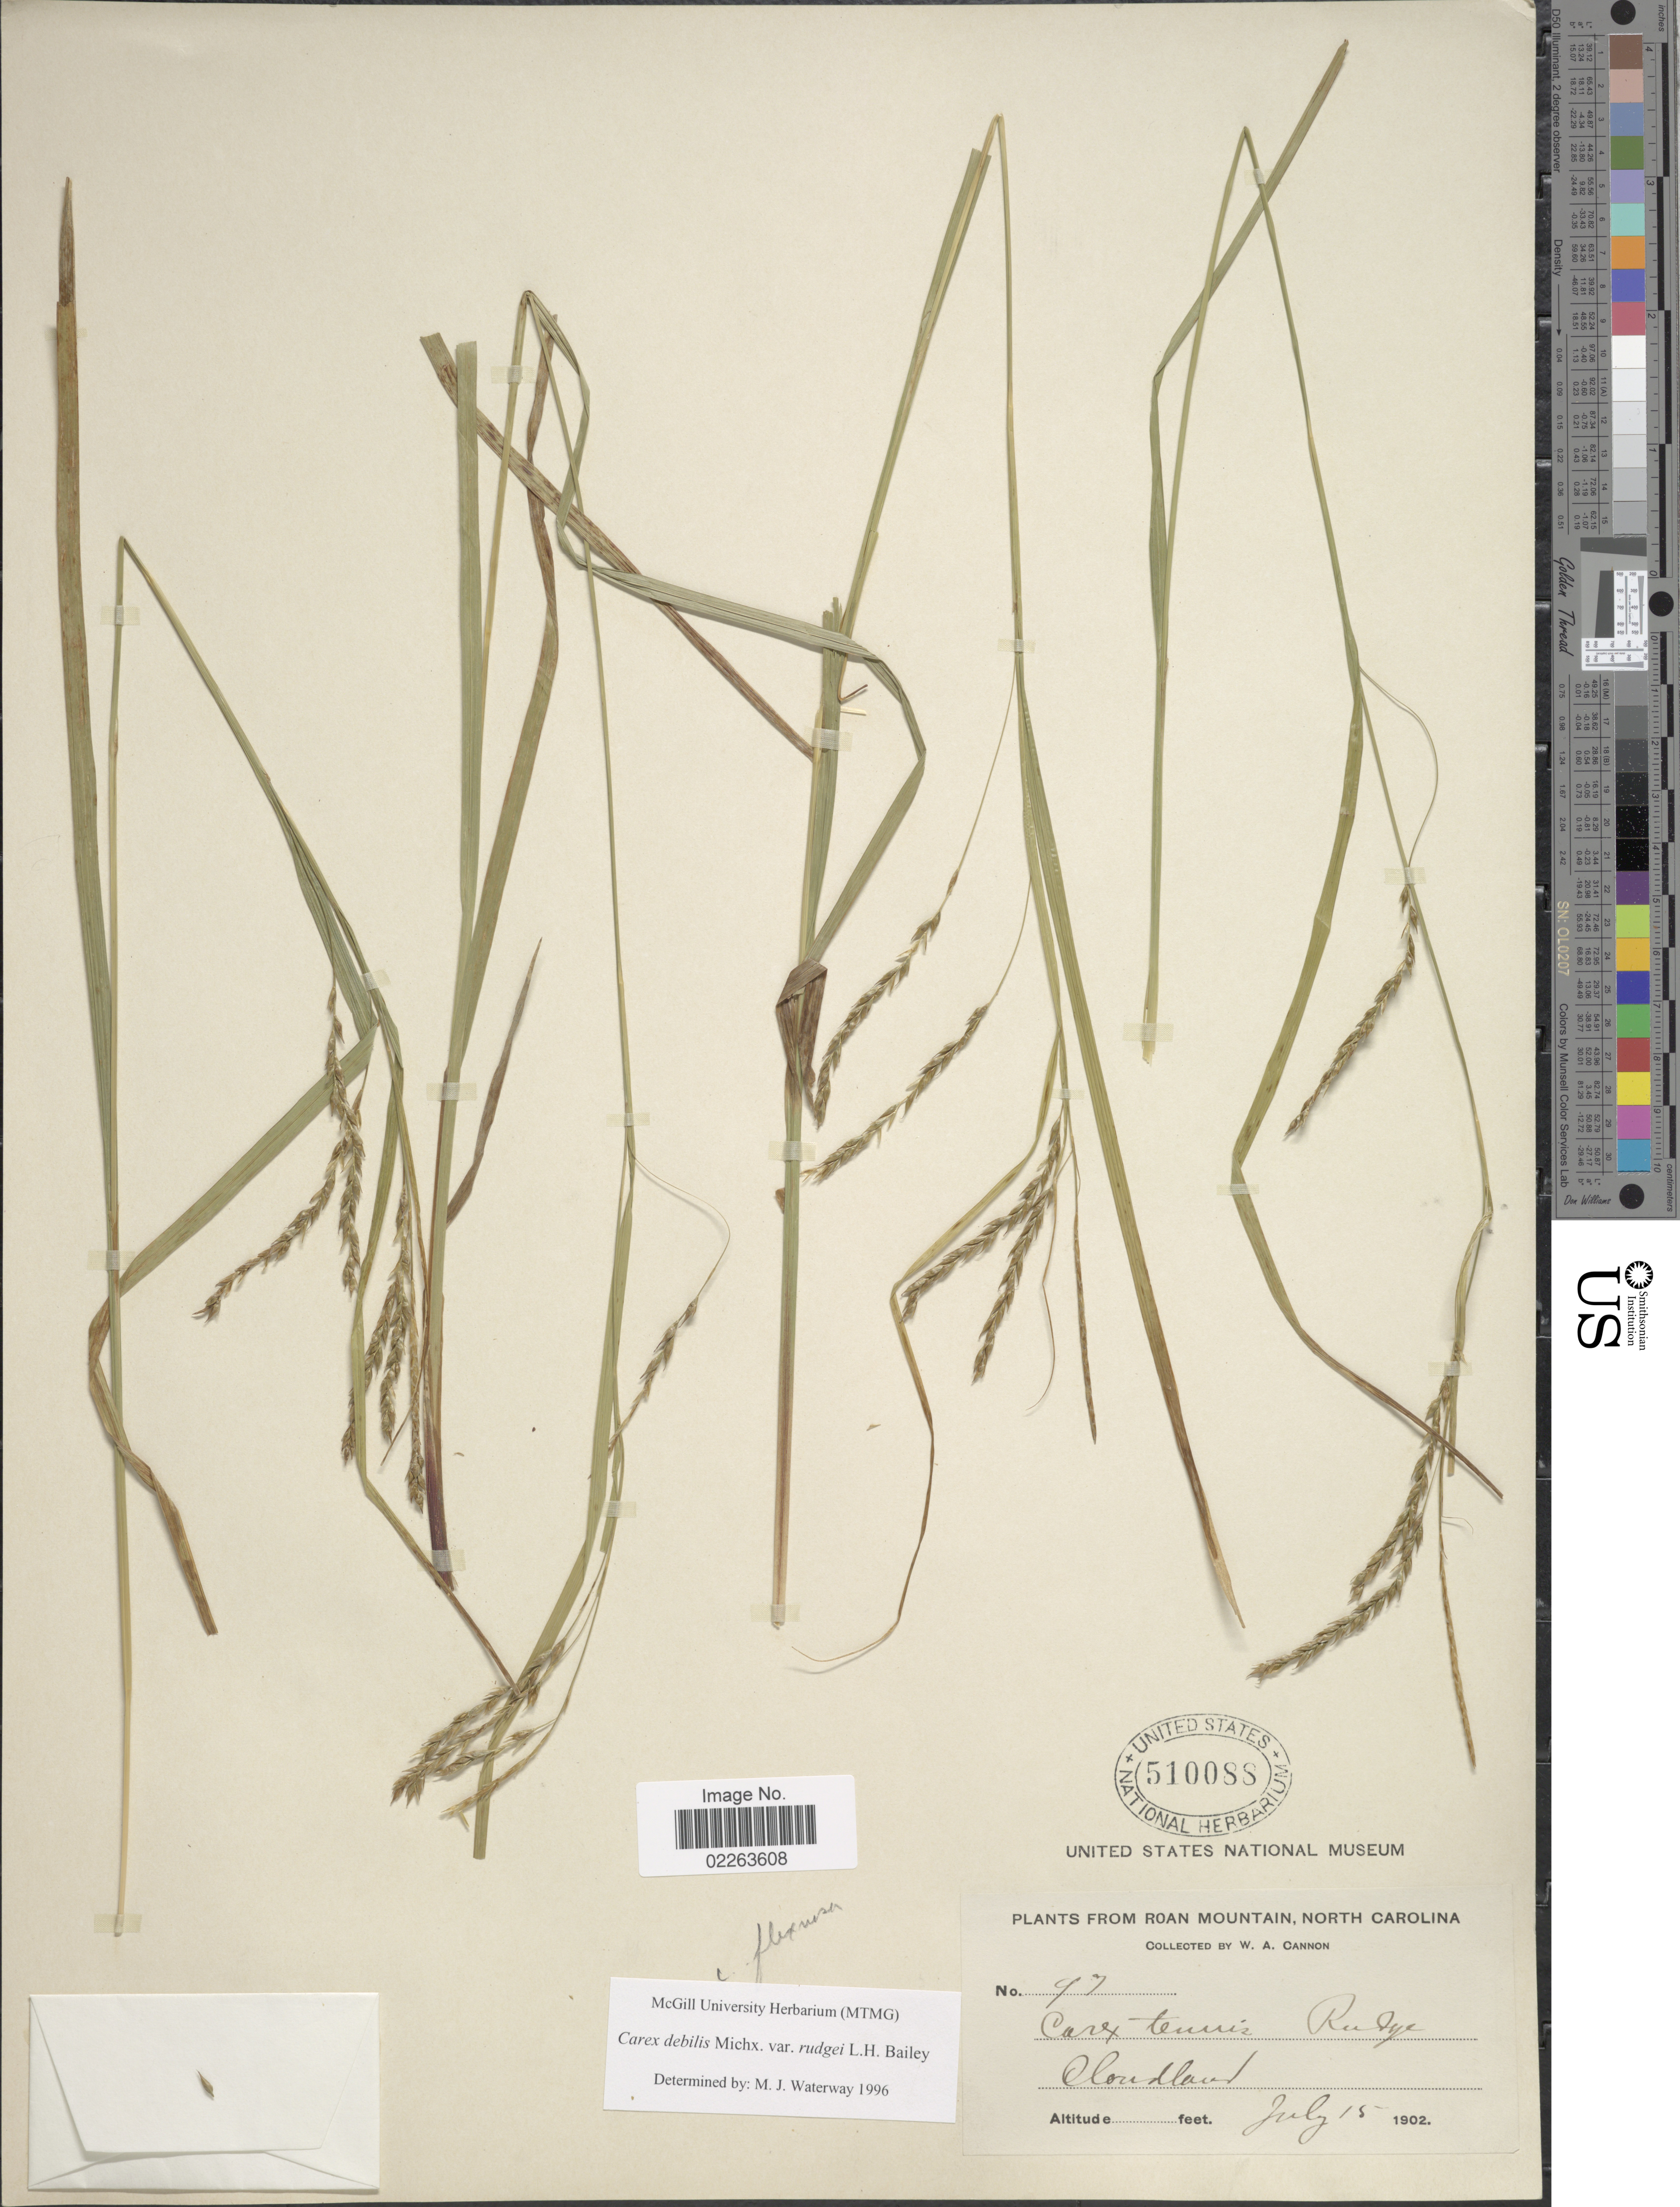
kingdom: Plantae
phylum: Tracheophyta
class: Liliopsida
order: Poales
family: Cyperaceae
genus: Carex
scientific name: Carex flexuosa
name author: Muhl. ex Willd.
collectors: W. Cannon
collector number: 97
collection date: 1902-07-15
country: United States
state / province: North Carolina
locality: Roan Mountain. Cloudland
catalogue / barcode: US 510088